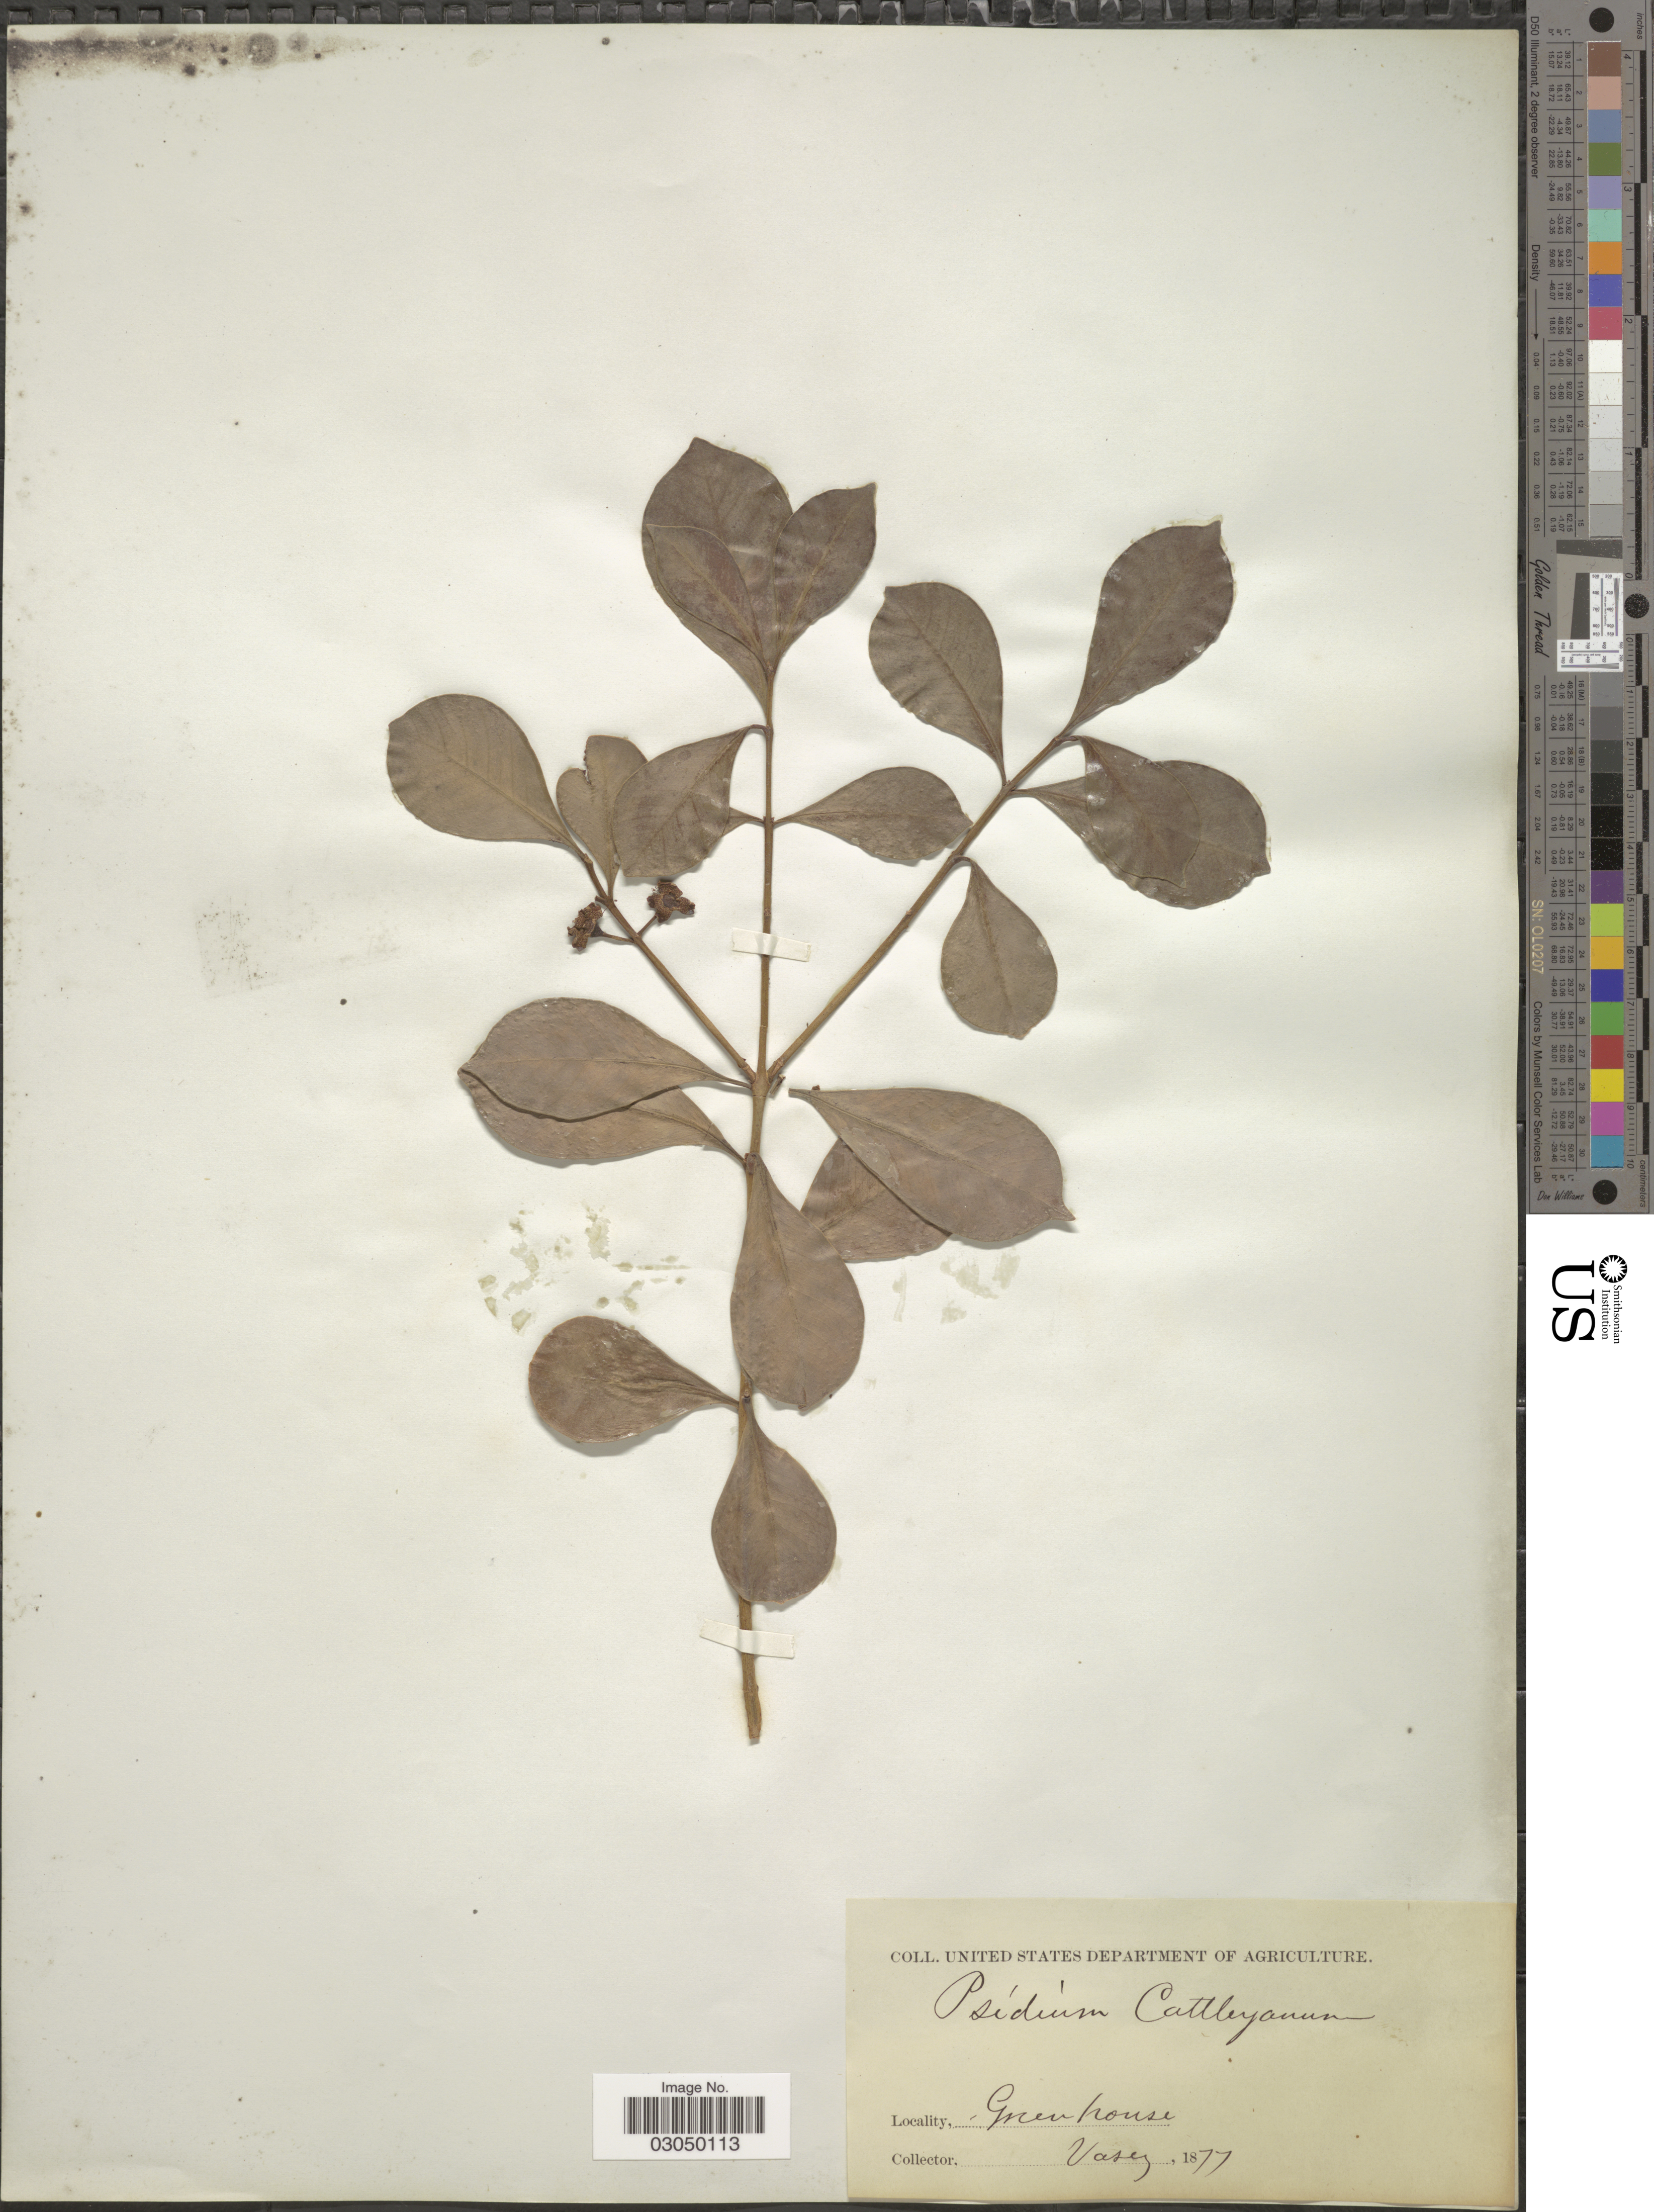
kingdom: Plantae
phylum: Tracheophyta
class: Magnoliopsida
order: Myrtales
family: Myrtaceae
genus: Psidium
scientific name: Psidium cattleyanum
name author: Sabine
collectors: Vasey, --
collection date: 1877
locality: Greenhouse.